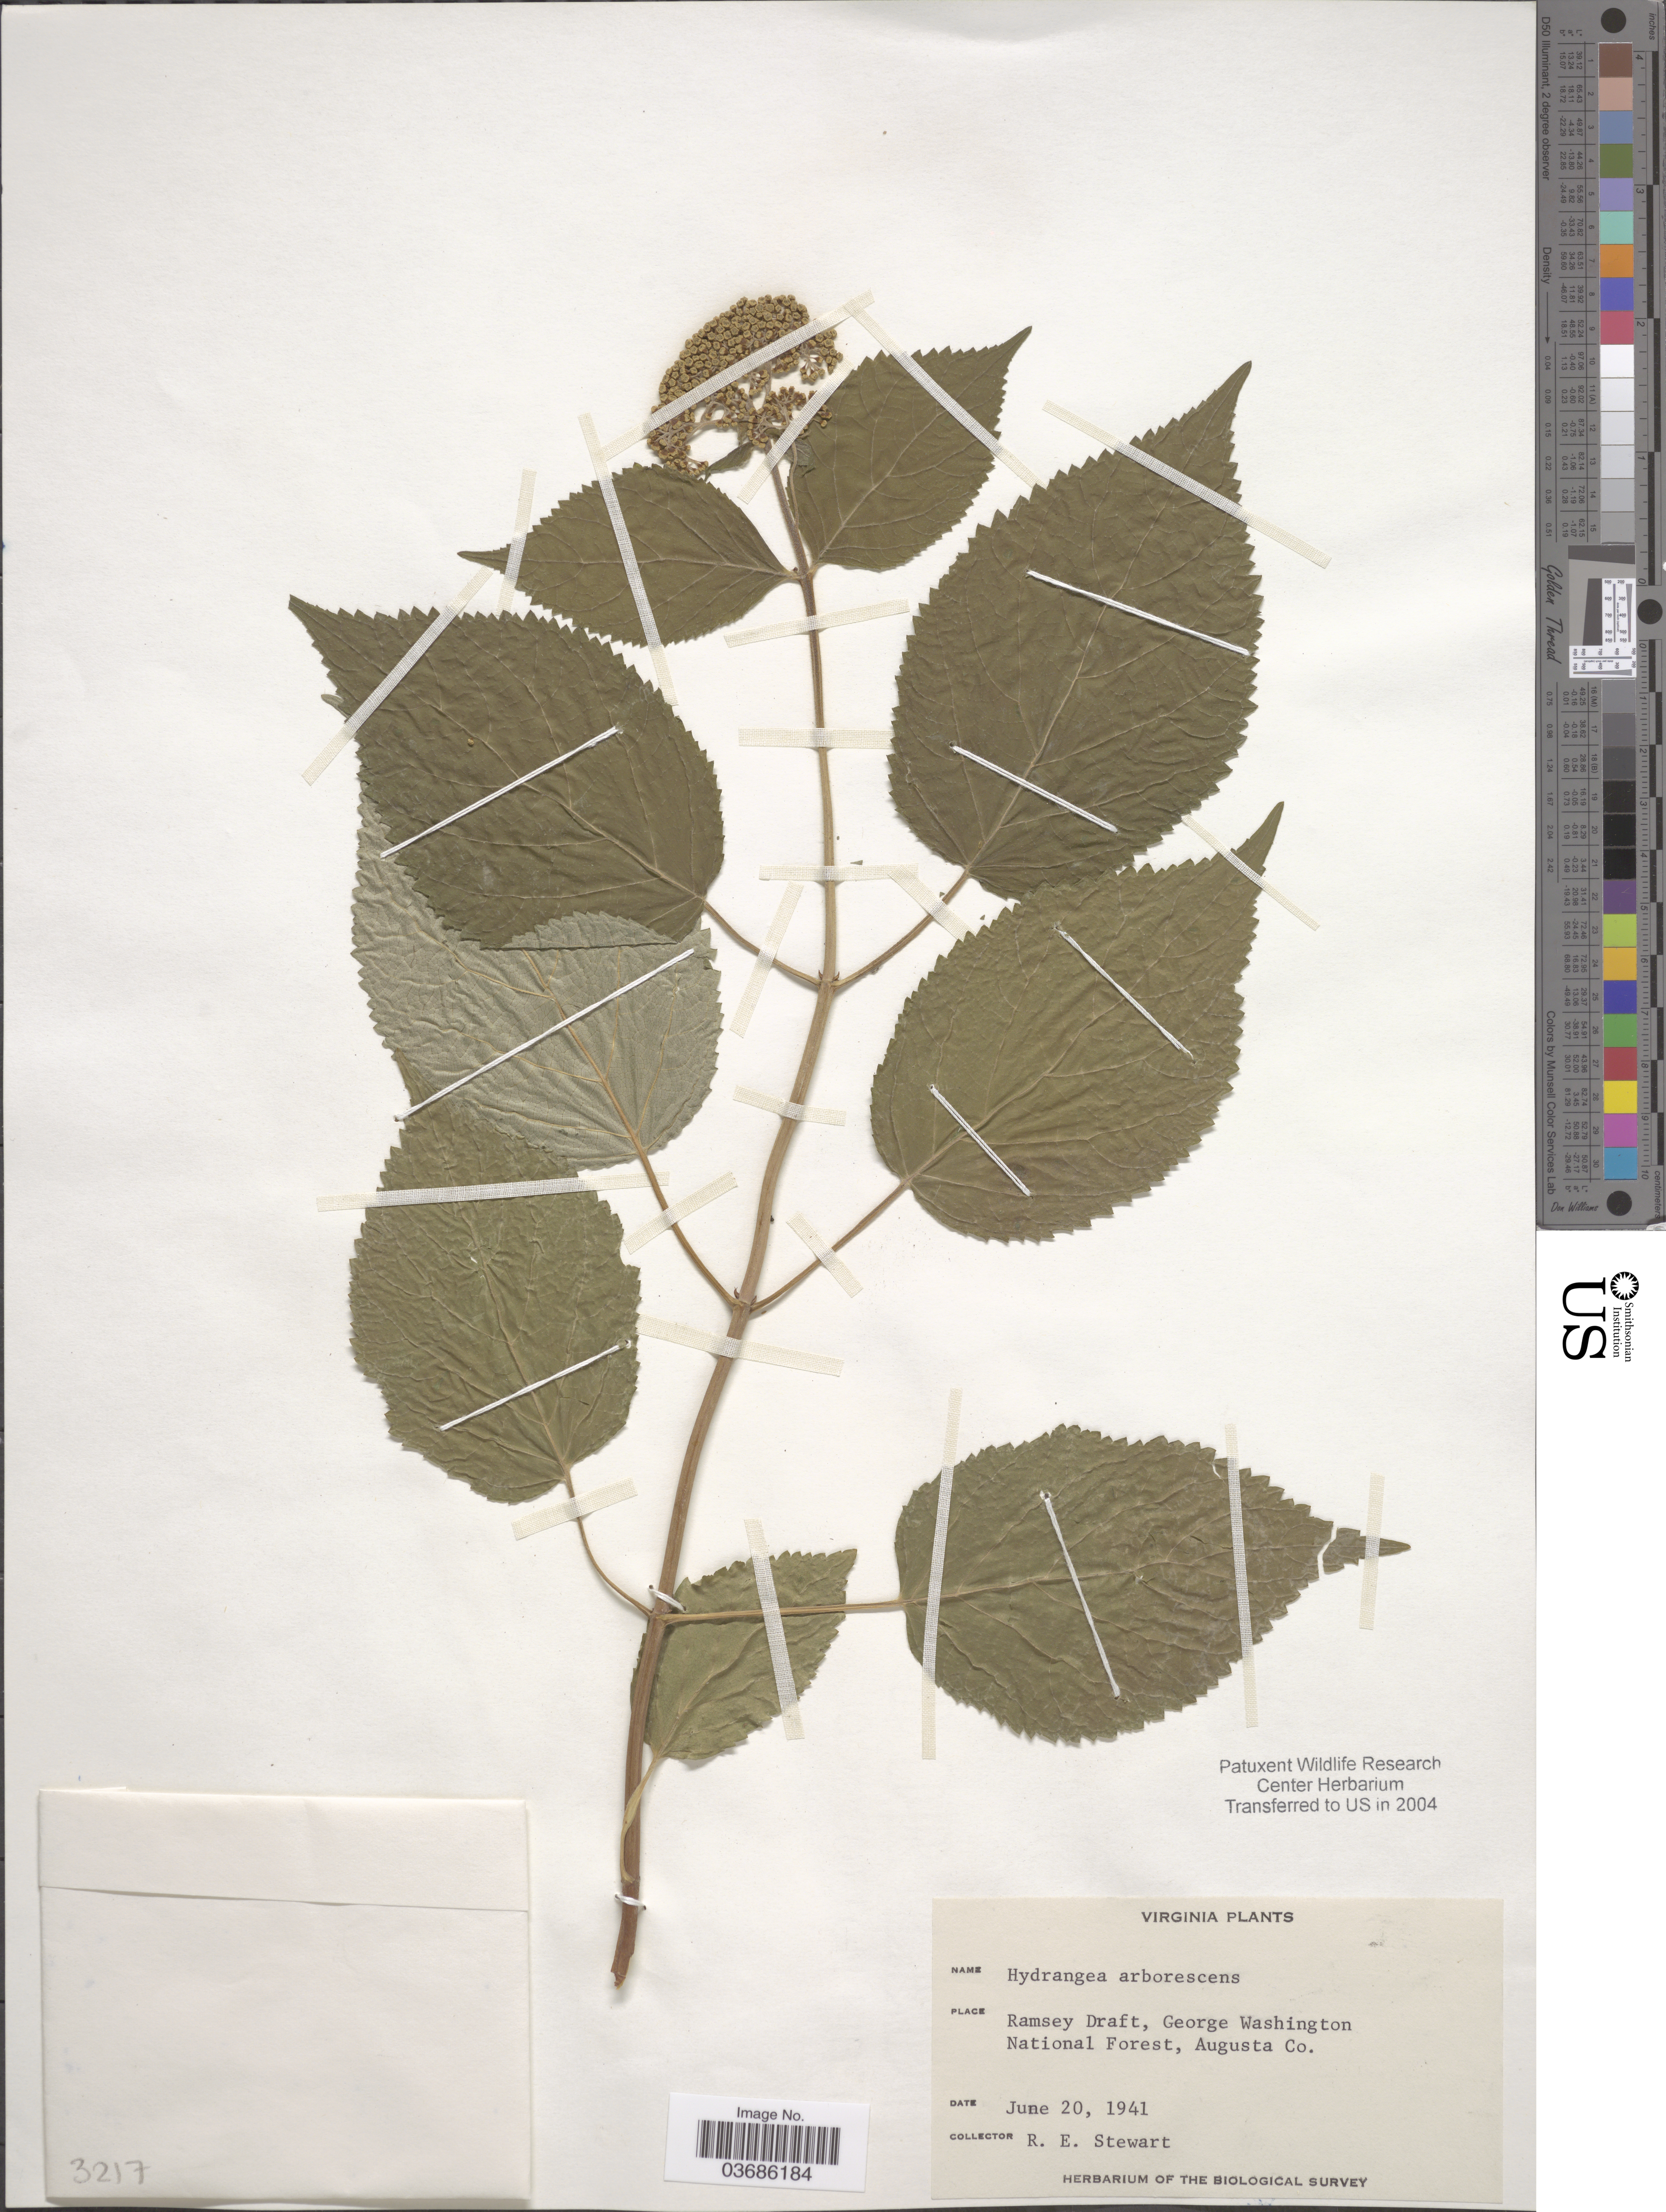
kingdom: Plantae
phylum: Tracheophyta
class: Magnoliopsida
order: Cornales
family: Hydrangeaceae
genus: Hydrangea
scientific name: Hydrangea arborescens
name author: L.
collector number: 3217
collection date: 1941-06-20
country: United States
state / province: Virginia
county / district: Augusta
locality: Ramsey Draft, George Washington National Forest, Augusta Co. The Biological Survey.